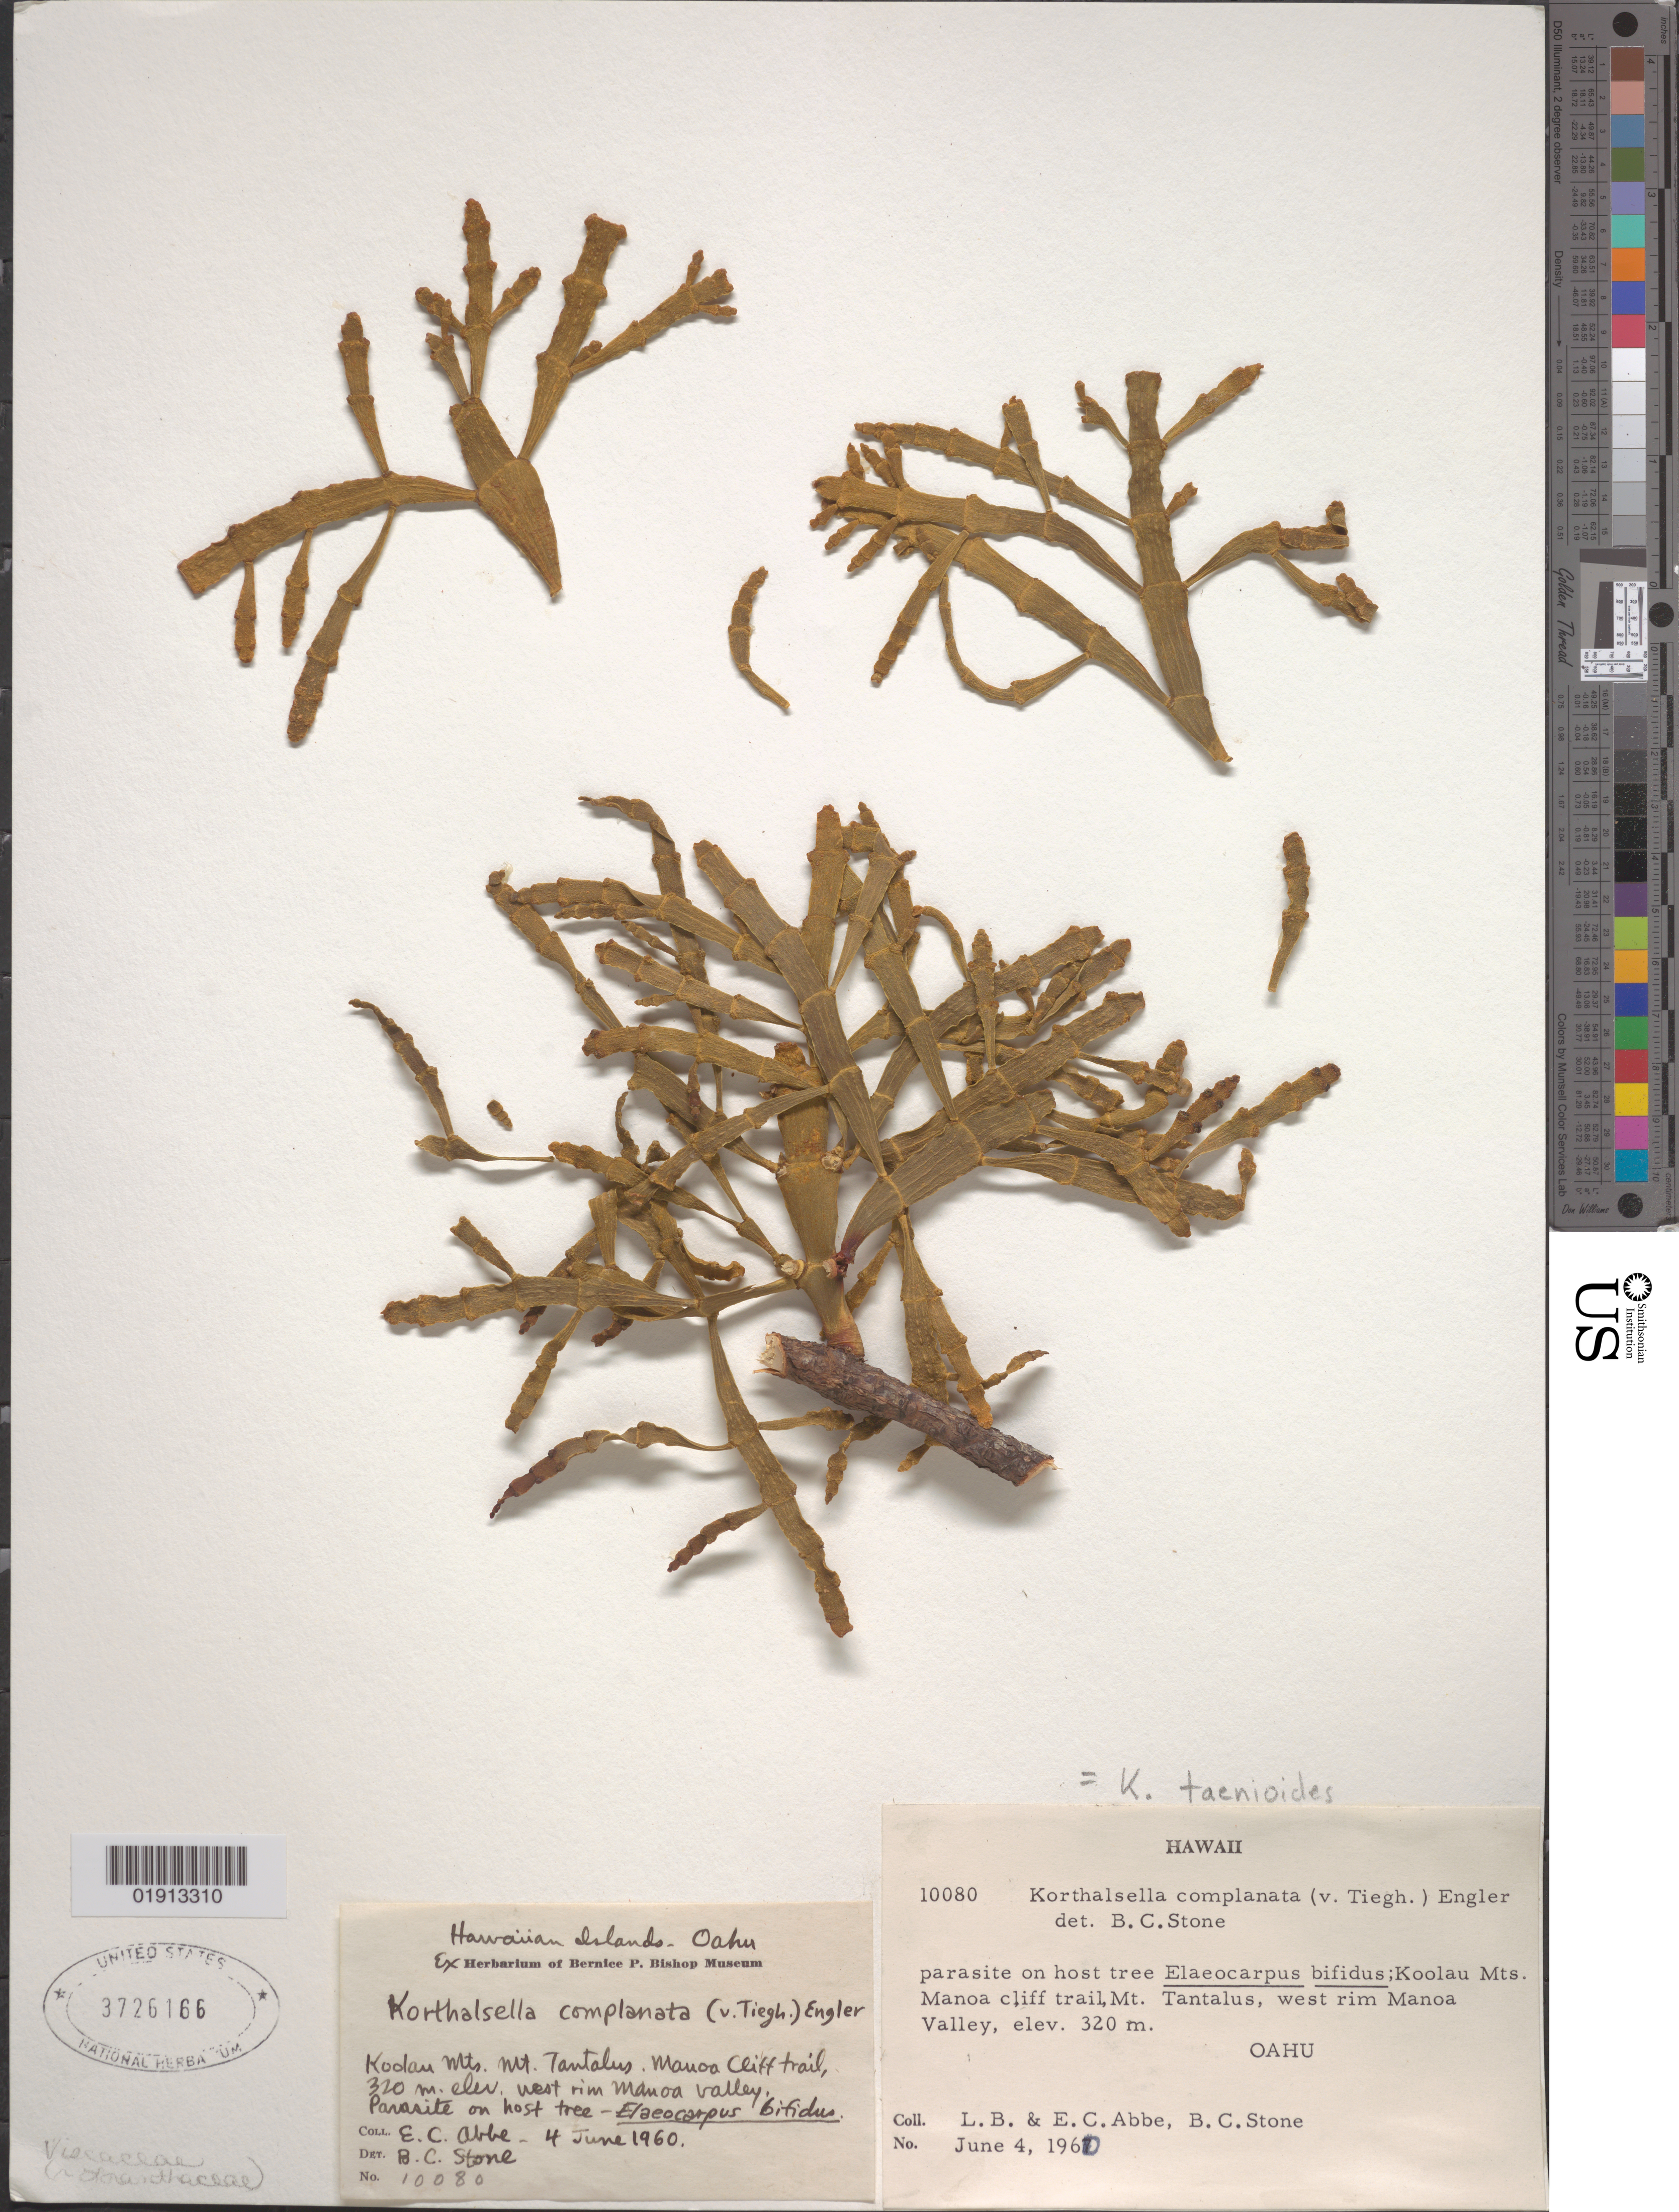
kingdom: Plantae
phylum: Tracheophyta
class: Magnoliopsida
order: Santalales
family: Viscaceae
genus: Korthalsella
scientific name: Korthalsella taenioides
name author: (Comm. & Juss.) Engl.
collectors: L. B. Abbe, E. C. Abbe & B. C. Stone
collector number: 10080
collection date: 1960-06-04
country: United States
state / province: Hawaii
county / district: Honolulu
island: Oahu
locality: Koolau Mts., Manoa cliff trail, Mt. Tantalus, west rim Manoa Valley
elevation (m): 320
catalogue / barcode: US 3726166